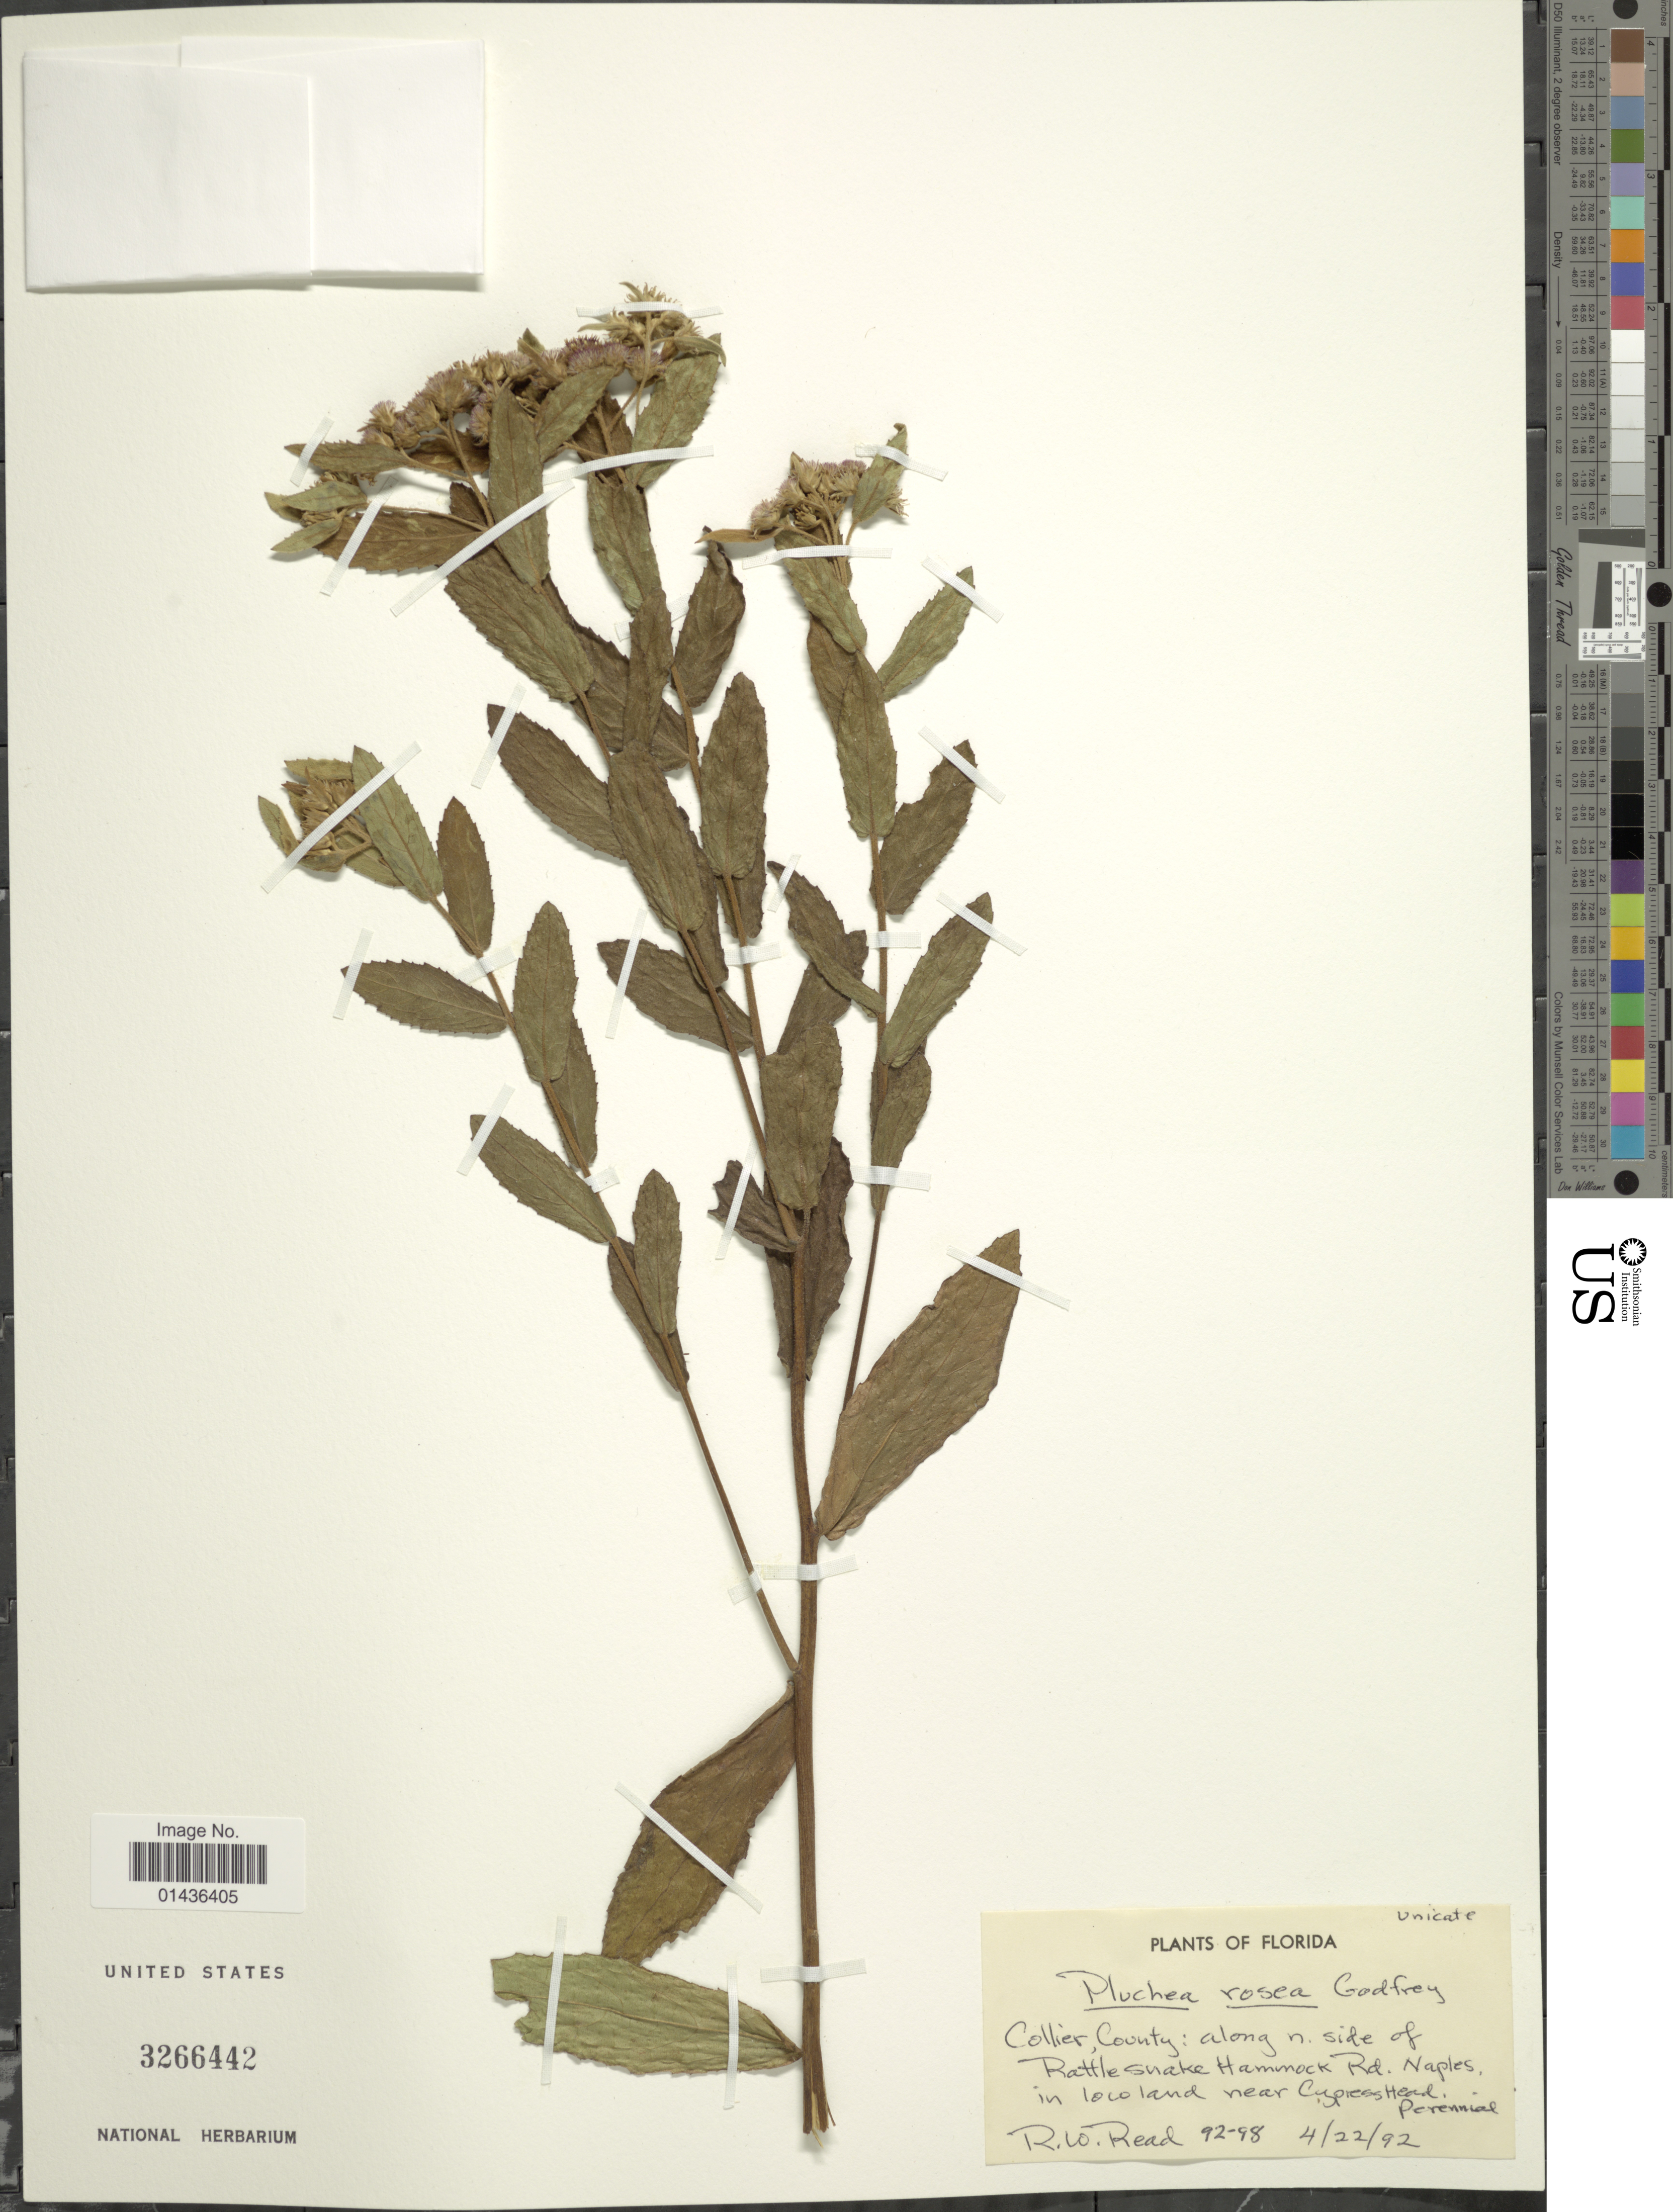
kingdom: Plantae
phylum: Tracheophyta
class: Magnoliopsida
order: Asterales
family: Asteraceae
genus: Pluchea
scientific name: Pluchea rosea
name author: R.K. Godfrey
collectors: R. W. Read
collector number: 92-98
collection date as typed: Transcribed d/m/y: 22/4/92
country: United States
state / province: Florida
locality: Collier County, along n. side of Rattle Snake Hammock Rd. Naples, in low land near Cypress Head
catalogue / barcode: US 3266442